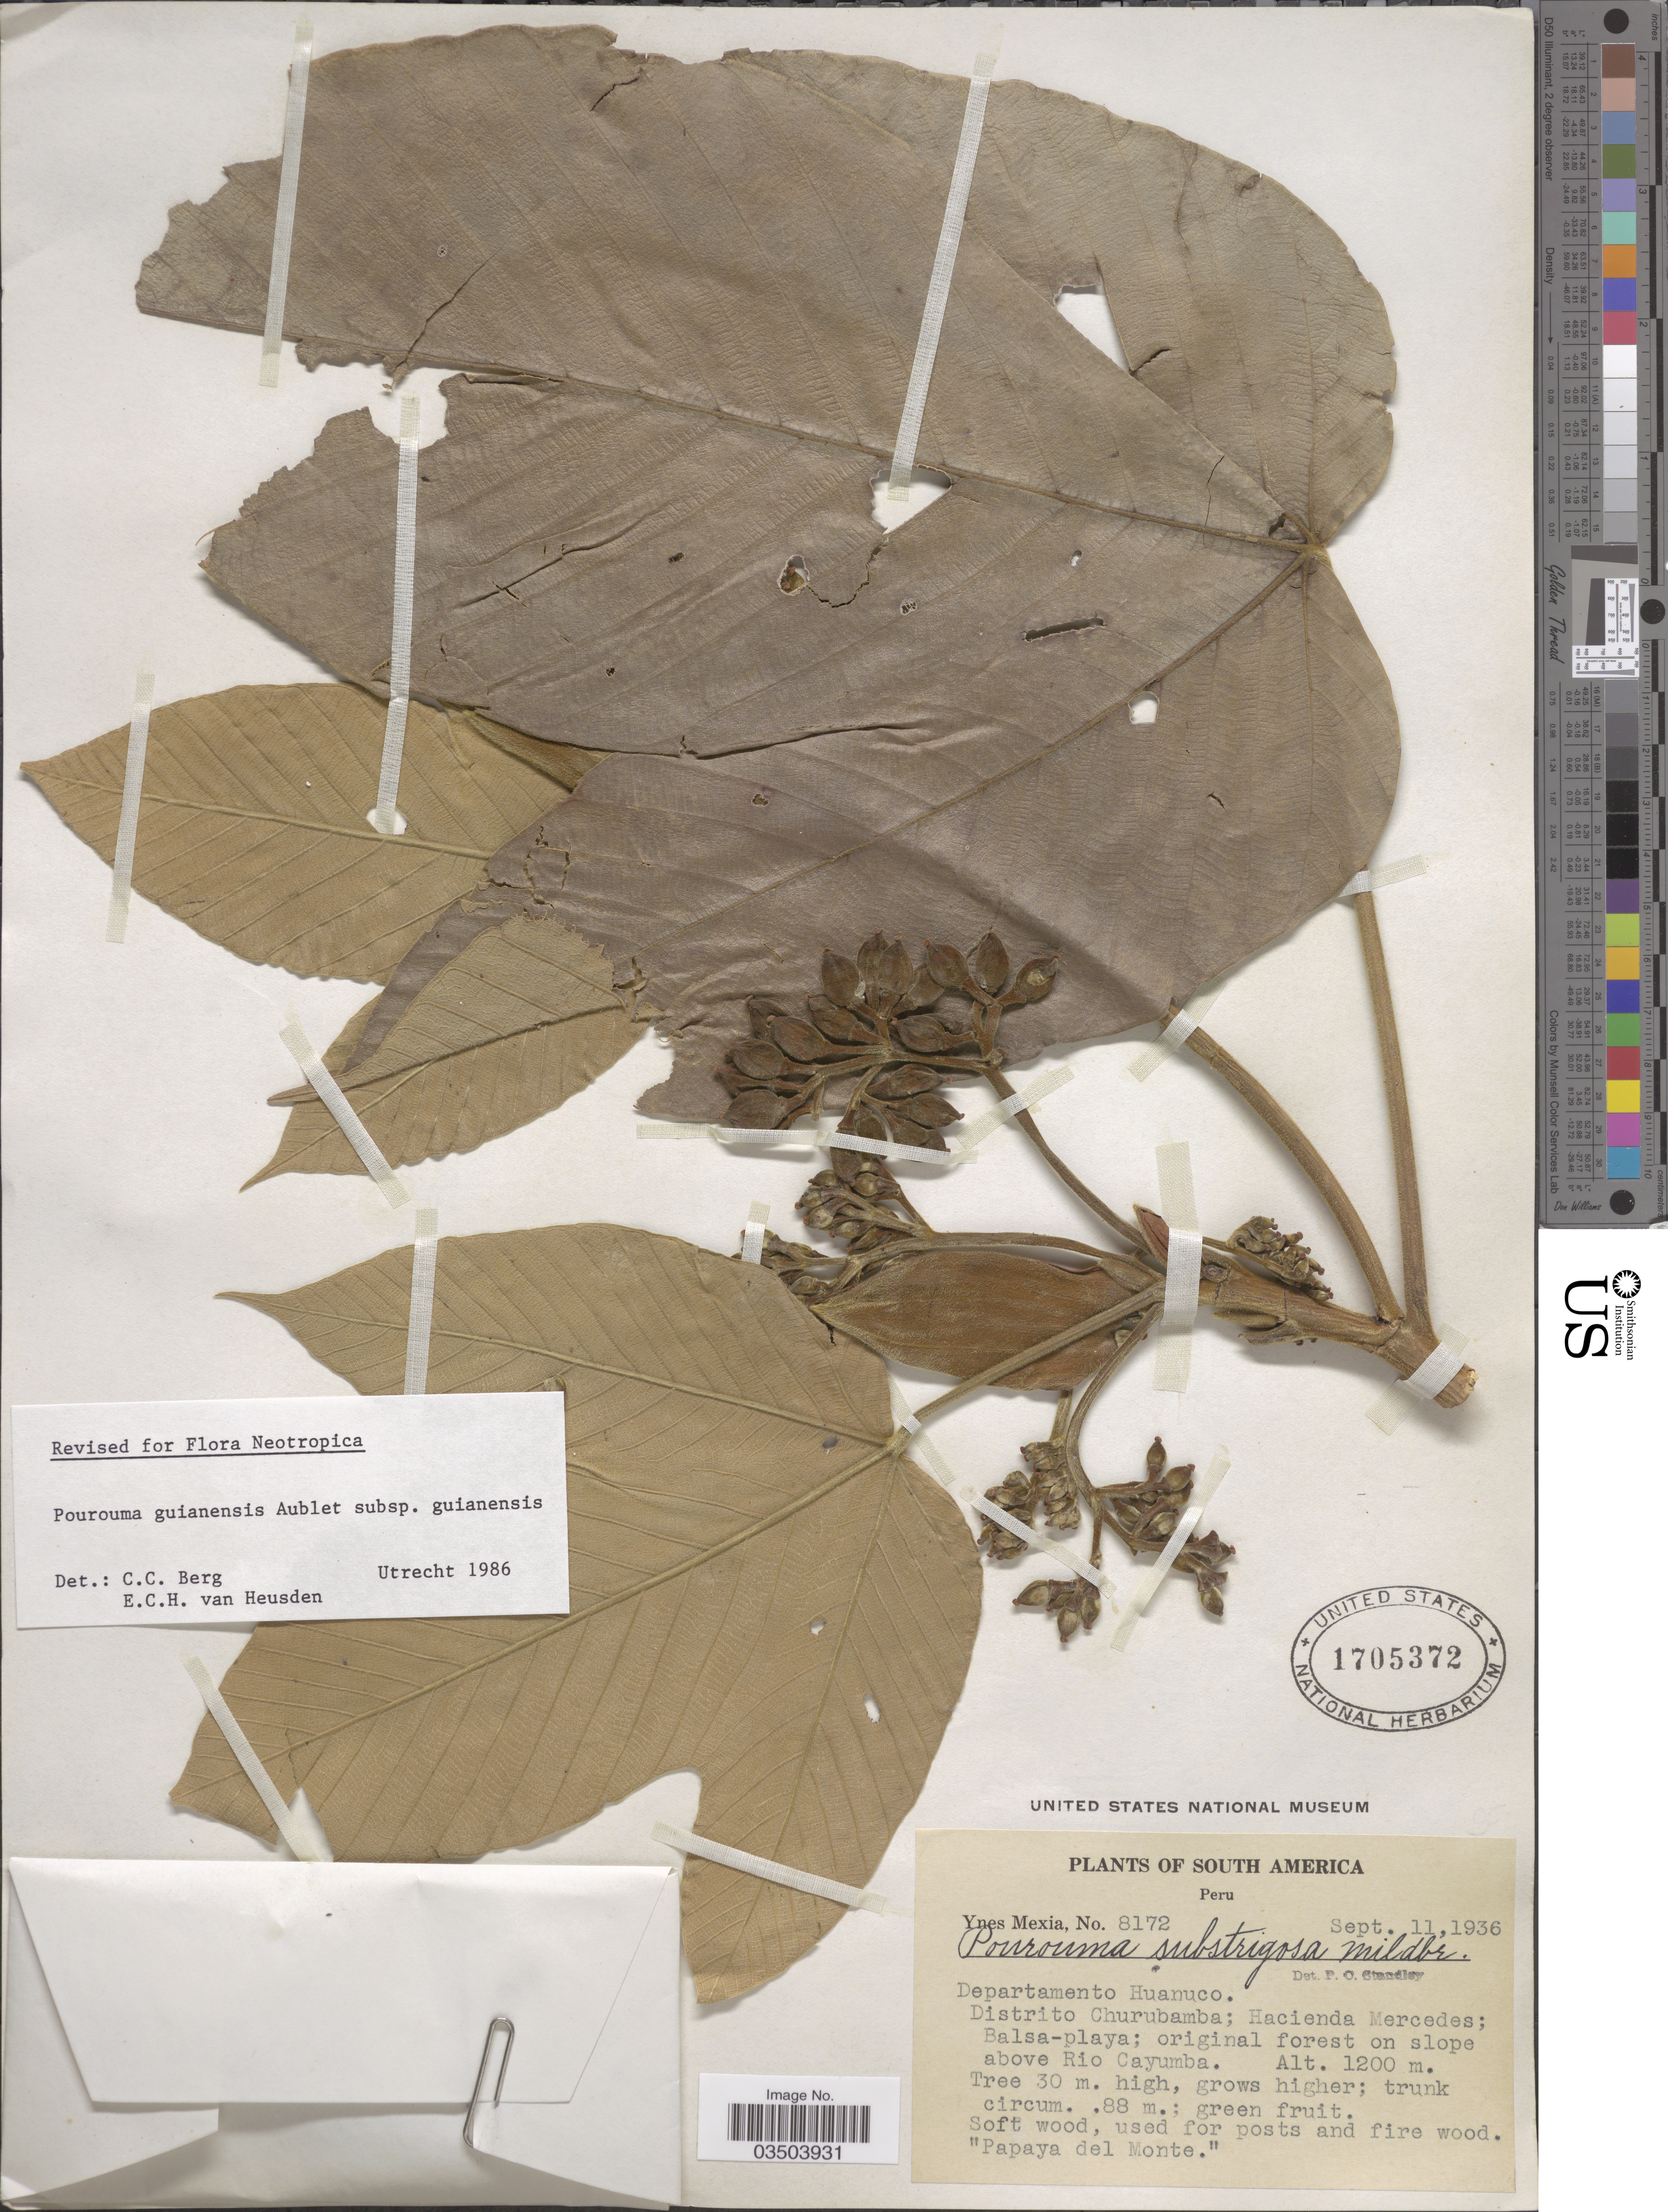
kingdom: Plantae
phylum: Tracheophyta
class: Magnoliopsida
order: Rosales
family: Urticaceae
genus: Pourouma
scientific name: Pourouma guianensis subsp. guianensis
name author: Aubl.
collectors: Y. Mexia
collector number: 8172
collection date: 1936-09-11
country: Peru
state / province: Huánuco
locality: Departamento Huanuco. Distrito Churubamba; Hacienda Mercedes; Balsa-playa; original forest on slope above Rio Cayumba. "Papaya del Monte".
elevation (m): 1200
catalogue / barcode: US 1705372